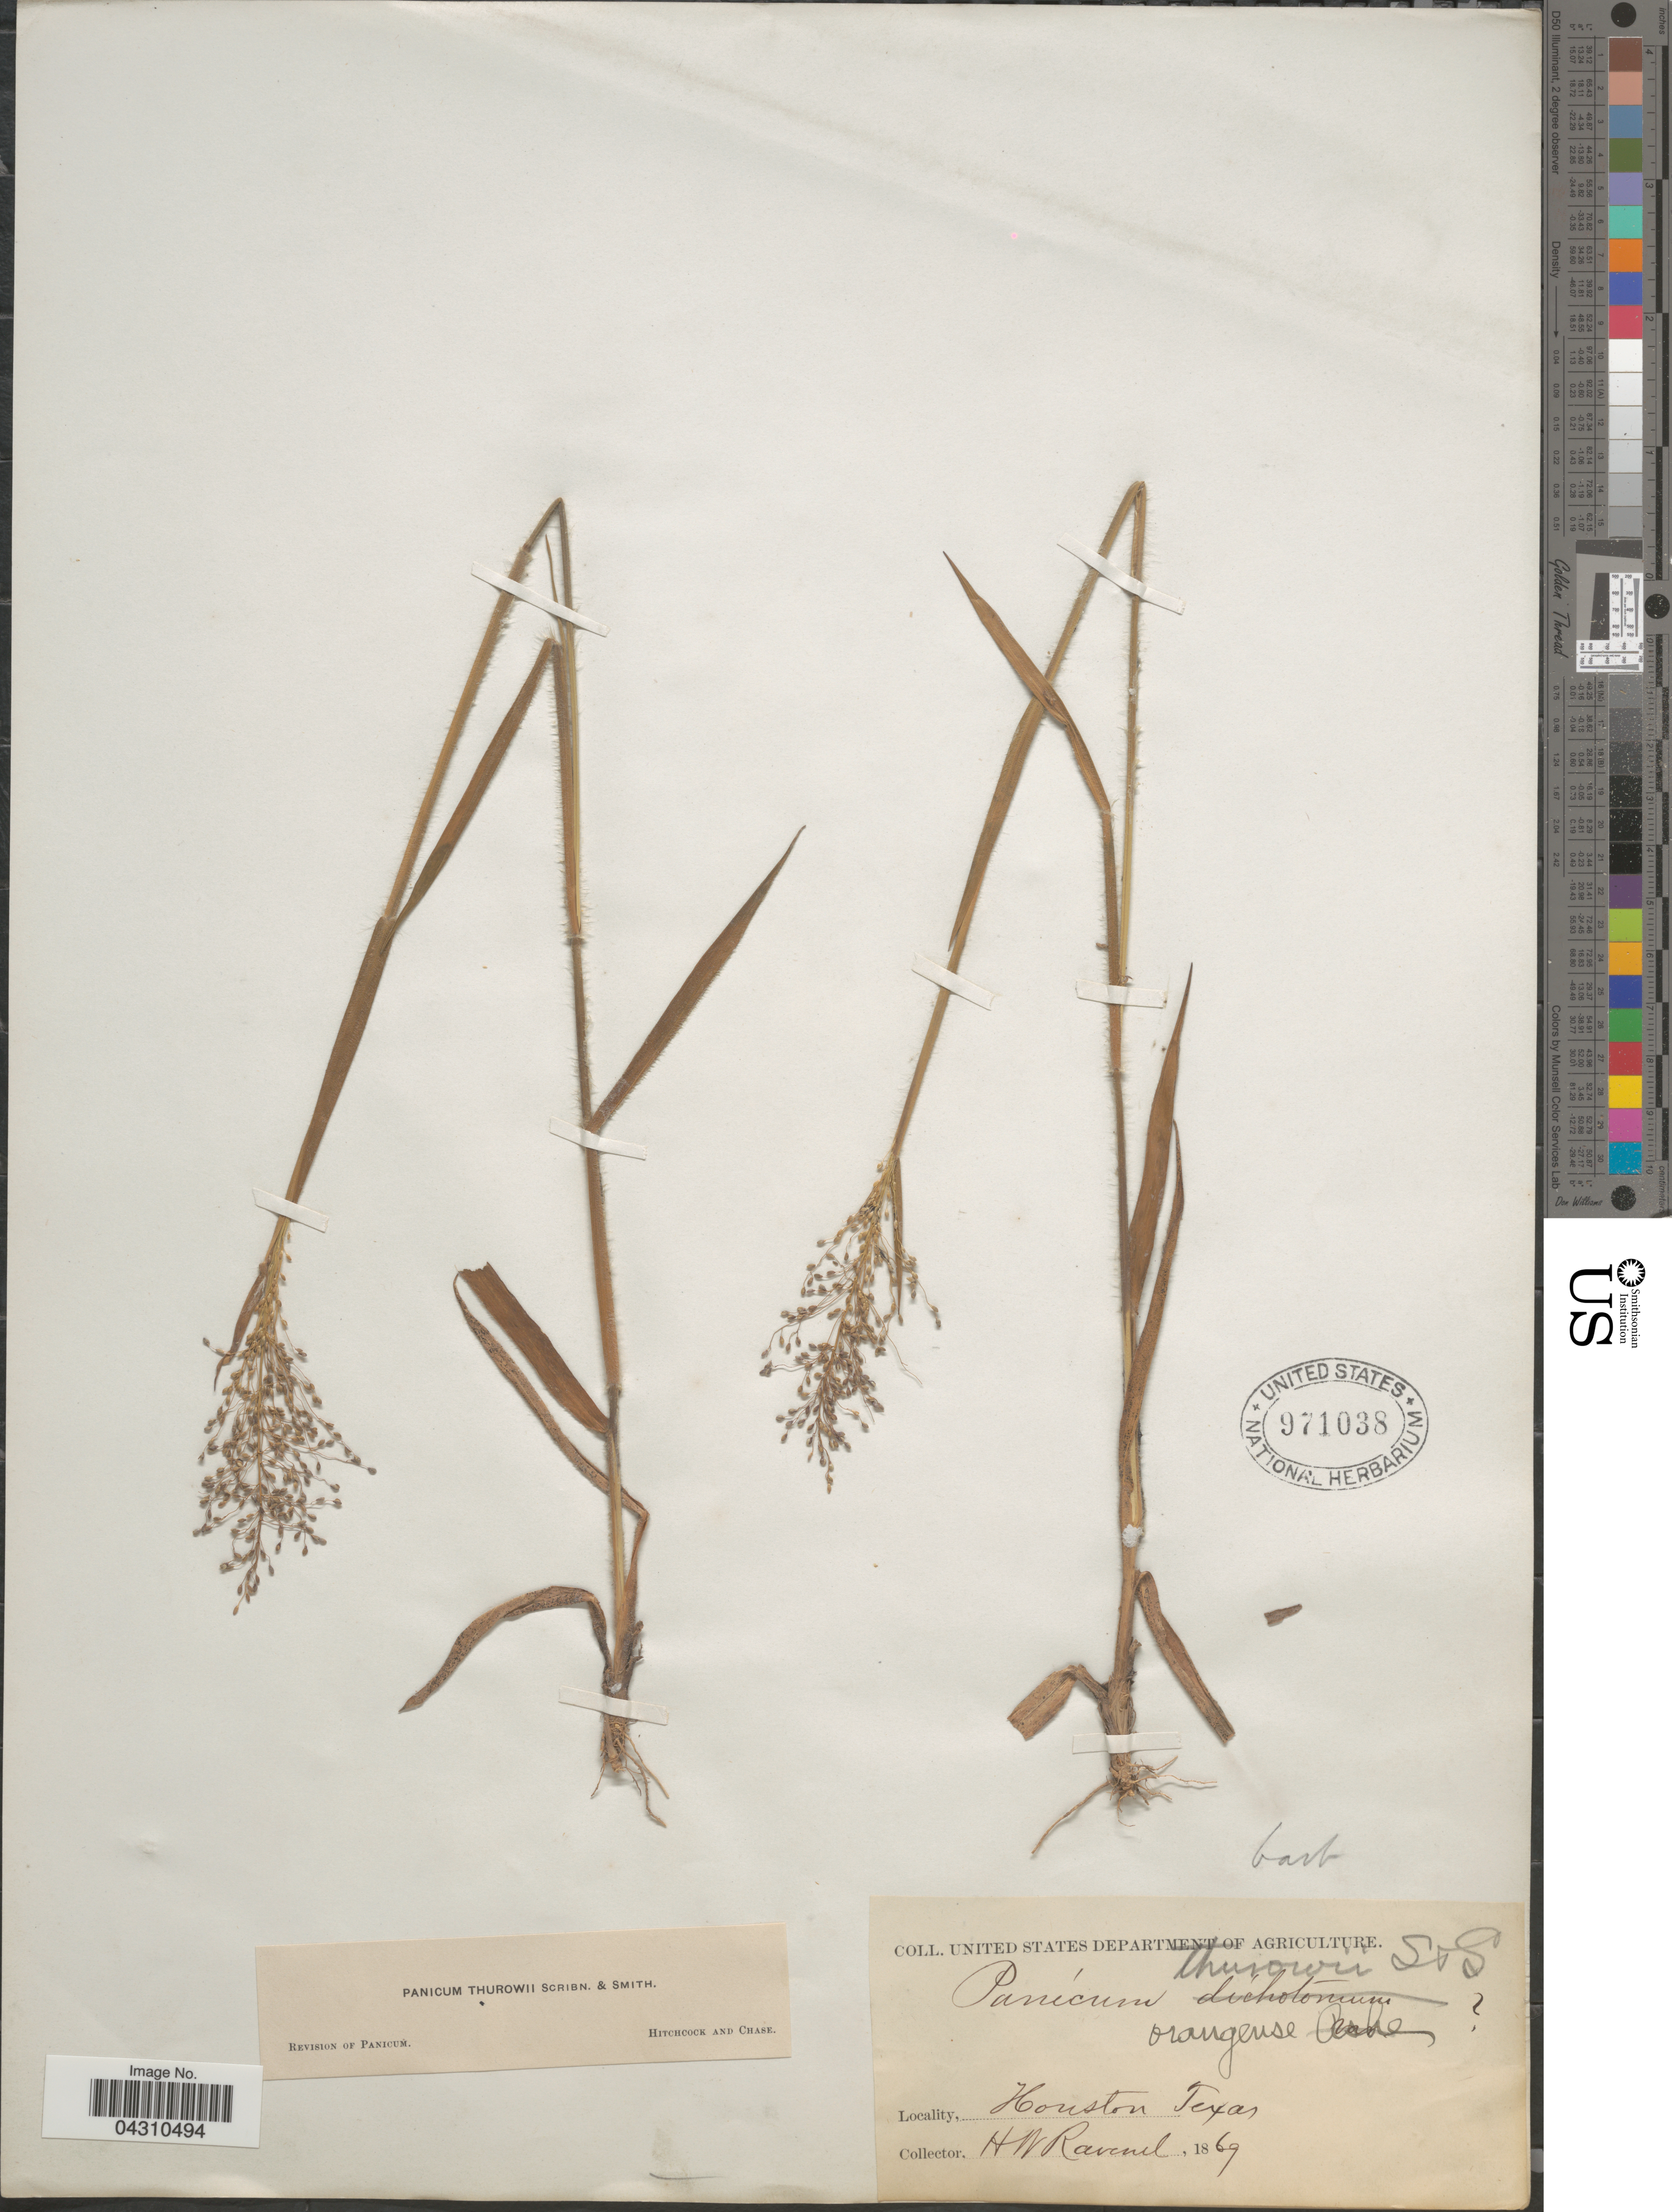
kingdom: Plantae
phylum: Tracheophyta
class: Liliopsida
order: Poales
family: Poaceae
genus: Dichanthelium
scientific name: Dichanthelium acuminatum var. acuminatum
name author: (Sw.) Gould & C.A. Clark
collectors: H. Ravenel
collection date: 1869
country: United States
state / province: Texas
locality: Houston.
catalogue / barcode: US 971038